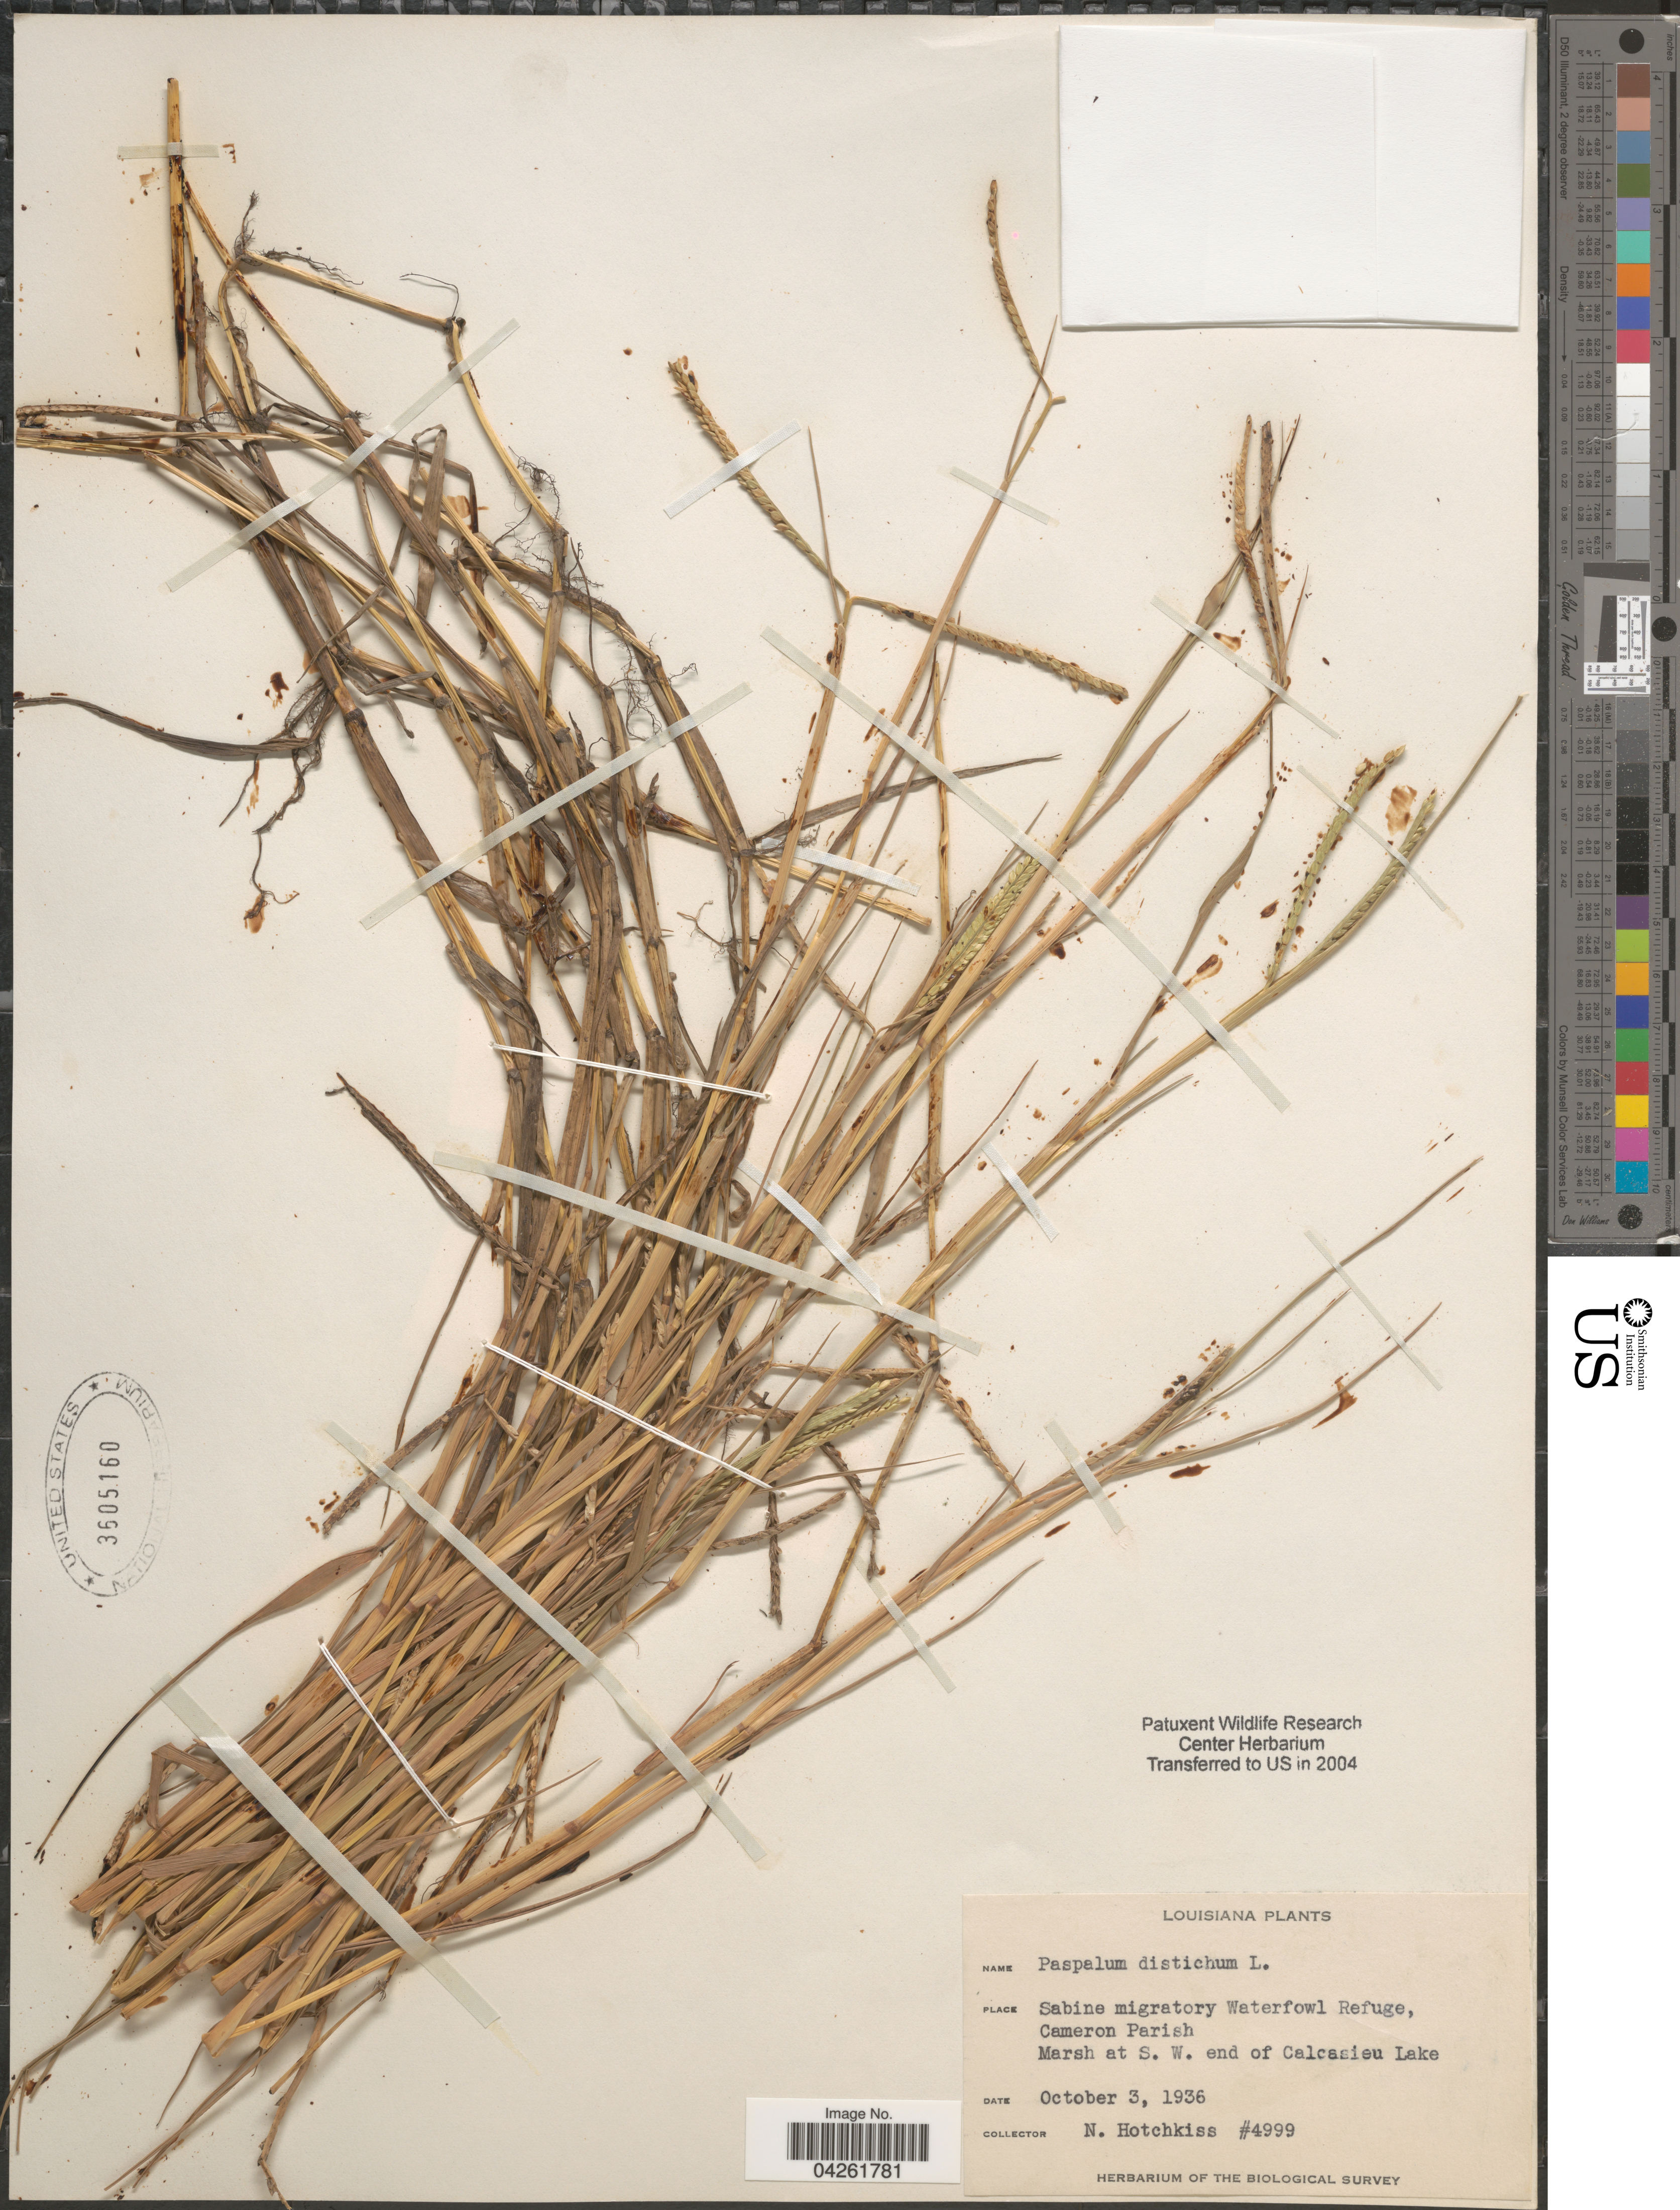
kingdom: Plantae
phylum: Tracheophyta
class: Liliopsida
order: Poales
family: Poaceae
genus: Paspalum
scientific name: Paspalum distichum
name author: L.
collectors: N. Hotchkiss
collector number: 4999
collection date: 1936-10-03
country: United States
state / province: Louisiana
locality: Sabine migratory Waterfowl Refuge, Cameron Parish. Marsh at S. W. end of Calcasieu Lake. The Biological Survey.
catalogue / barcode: US 3605160